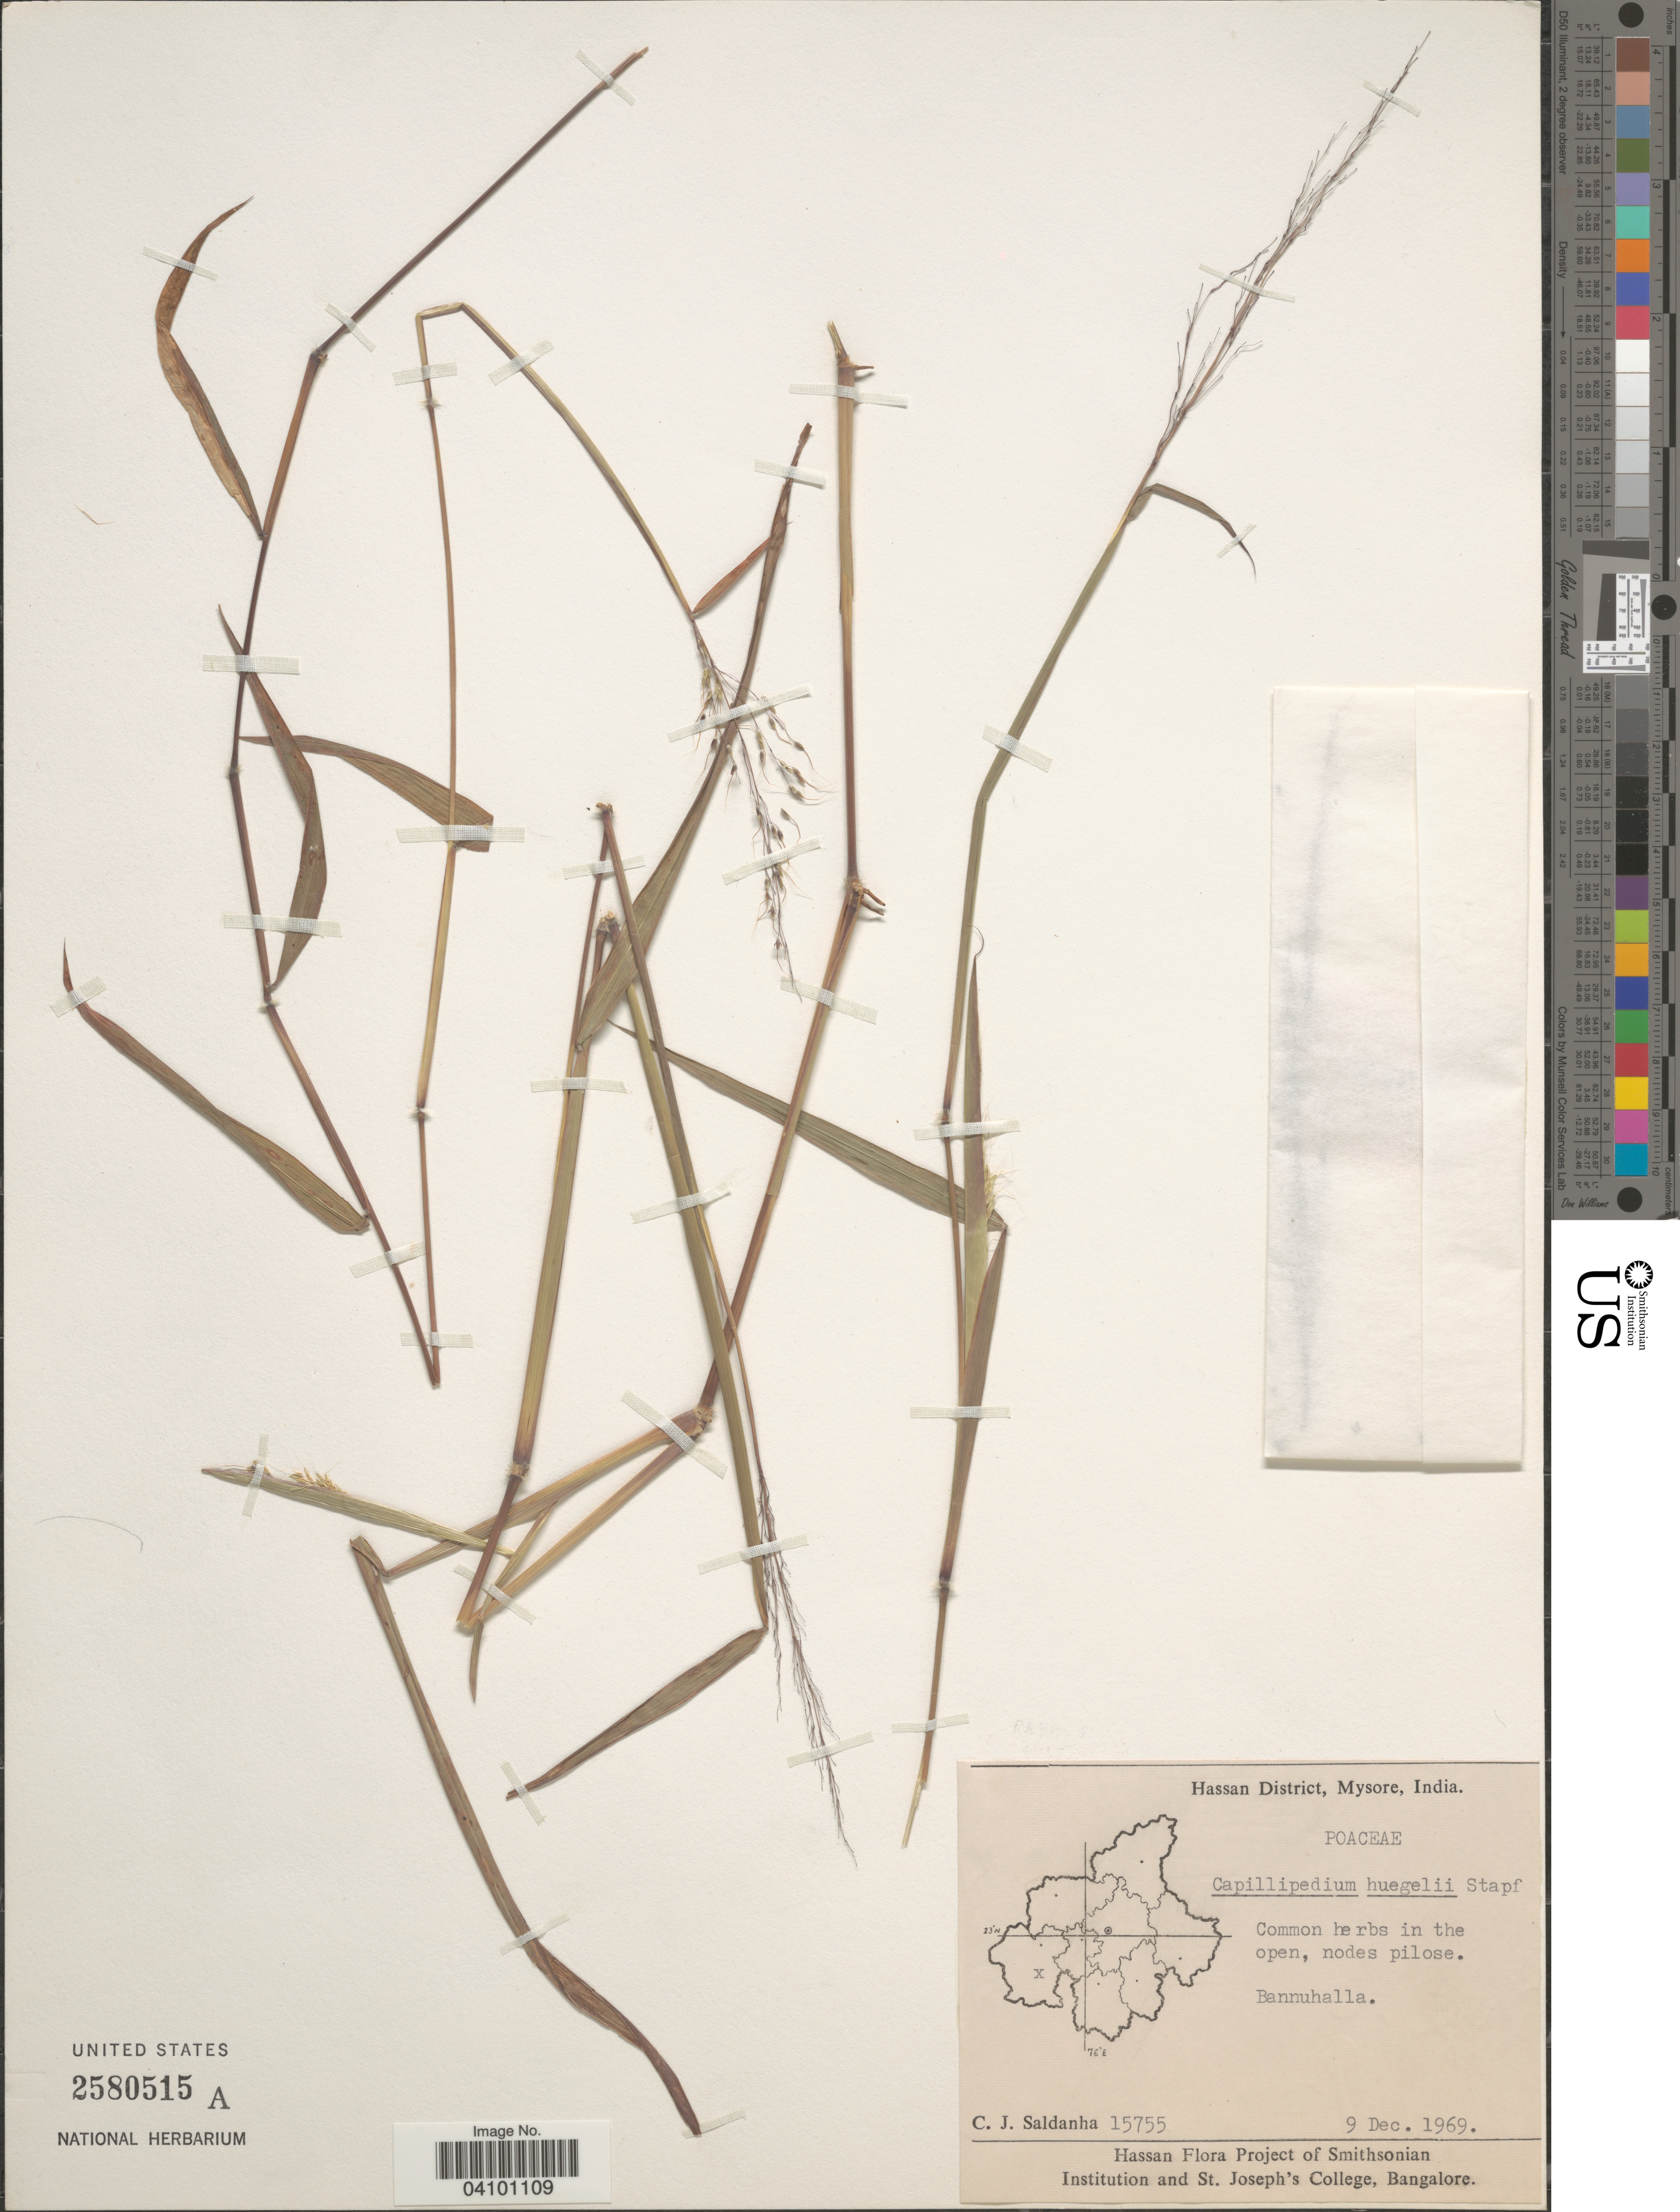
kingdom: Plantae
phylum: Tracheophyta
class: Liliopsida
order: Poales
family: Poaceae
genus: Capillipedium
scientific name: Capillipedium huegelii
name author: (Hack.) A. Camus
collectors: C. J. Saldanha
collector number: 15755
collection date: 1969-12-09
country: India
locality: Hassan District, Mysore. Bannuhalla.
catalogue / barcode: US 2580515A